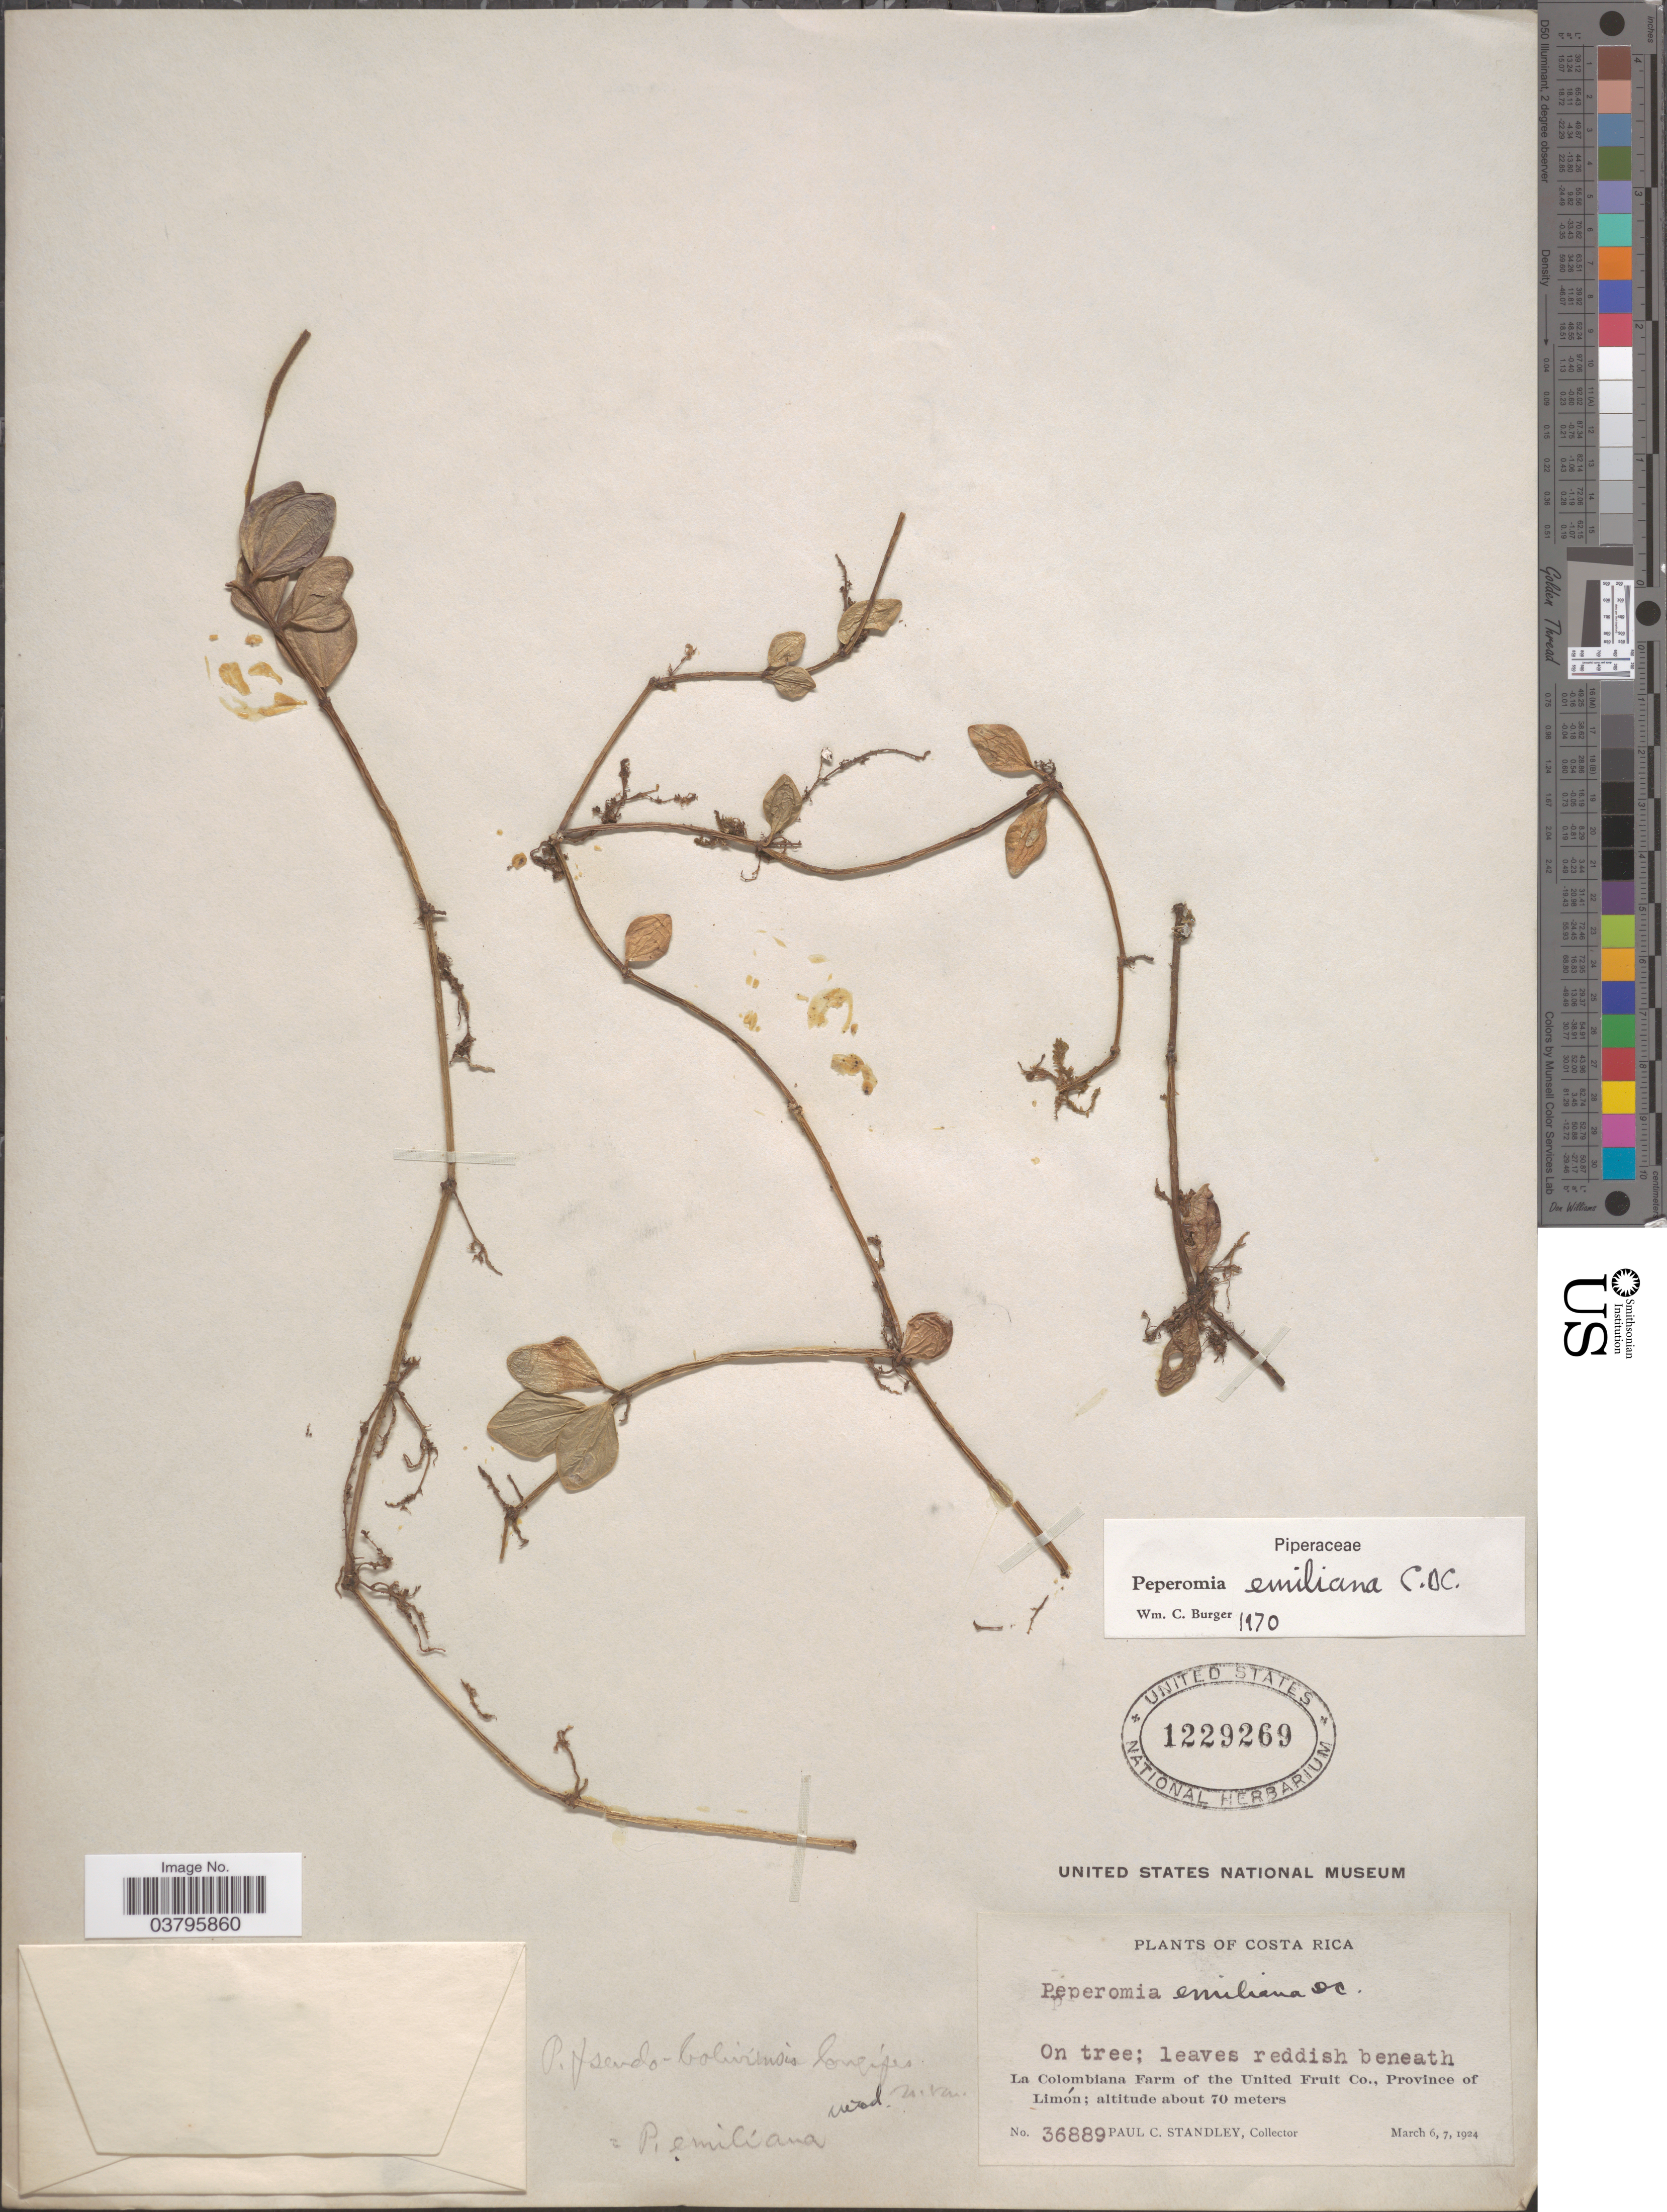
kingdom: Plantae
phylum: Tracheophyta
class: Magnoliopsida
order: Piperales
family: Piperaceae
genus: Peperomia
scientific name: Peperomia emiliana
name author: C. DC. in Pittier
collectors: P. C. Standley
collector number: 36889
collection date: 1924-03-06/1924-03-07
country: Costa Rica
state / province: Limón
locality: La Colombiana Farm of the United Fruit Co.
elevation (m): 70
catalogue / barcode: US 1229269